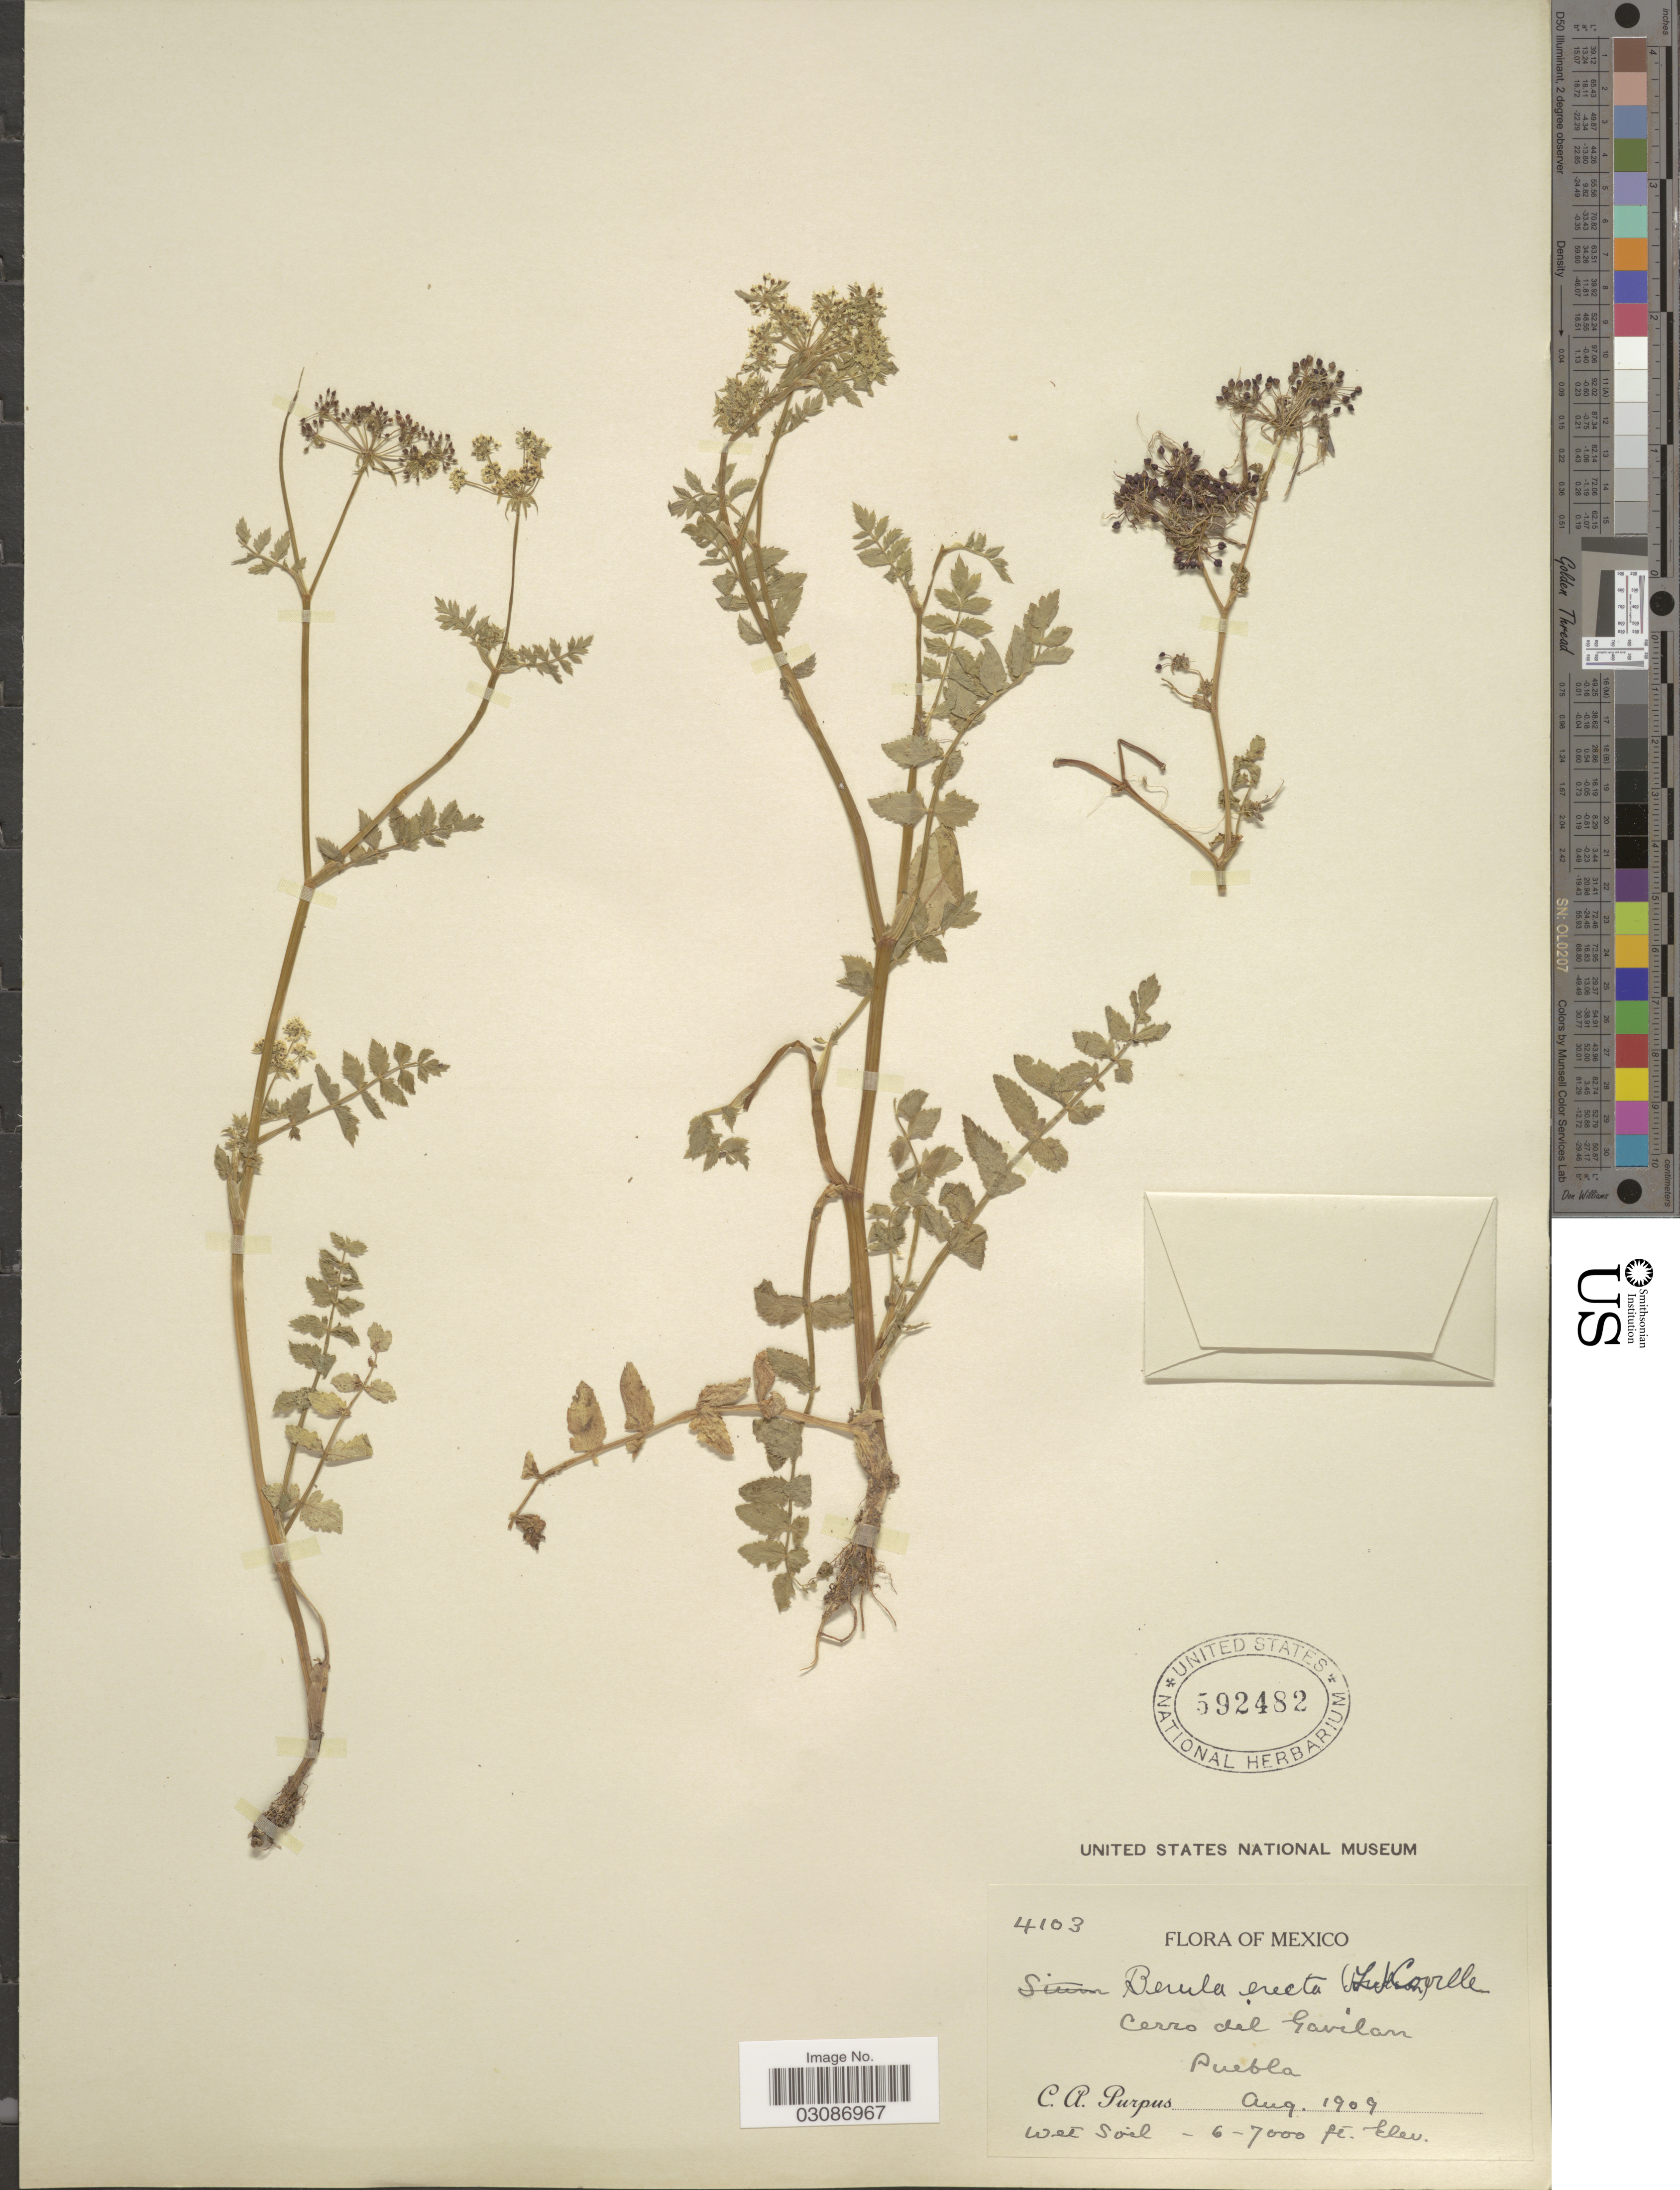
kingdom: Plantae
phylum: Tracheophyta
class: Magnoliopsida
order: Apiales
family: Apiaceae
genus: Berula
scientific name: Berula erecta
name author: (Huds.) Coville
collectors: C. A. Purpus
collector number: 4103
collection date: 1909-08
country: Mexico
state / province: Puebla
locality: Cerro del Gavílan.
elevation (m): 1829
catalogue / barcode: US 592482